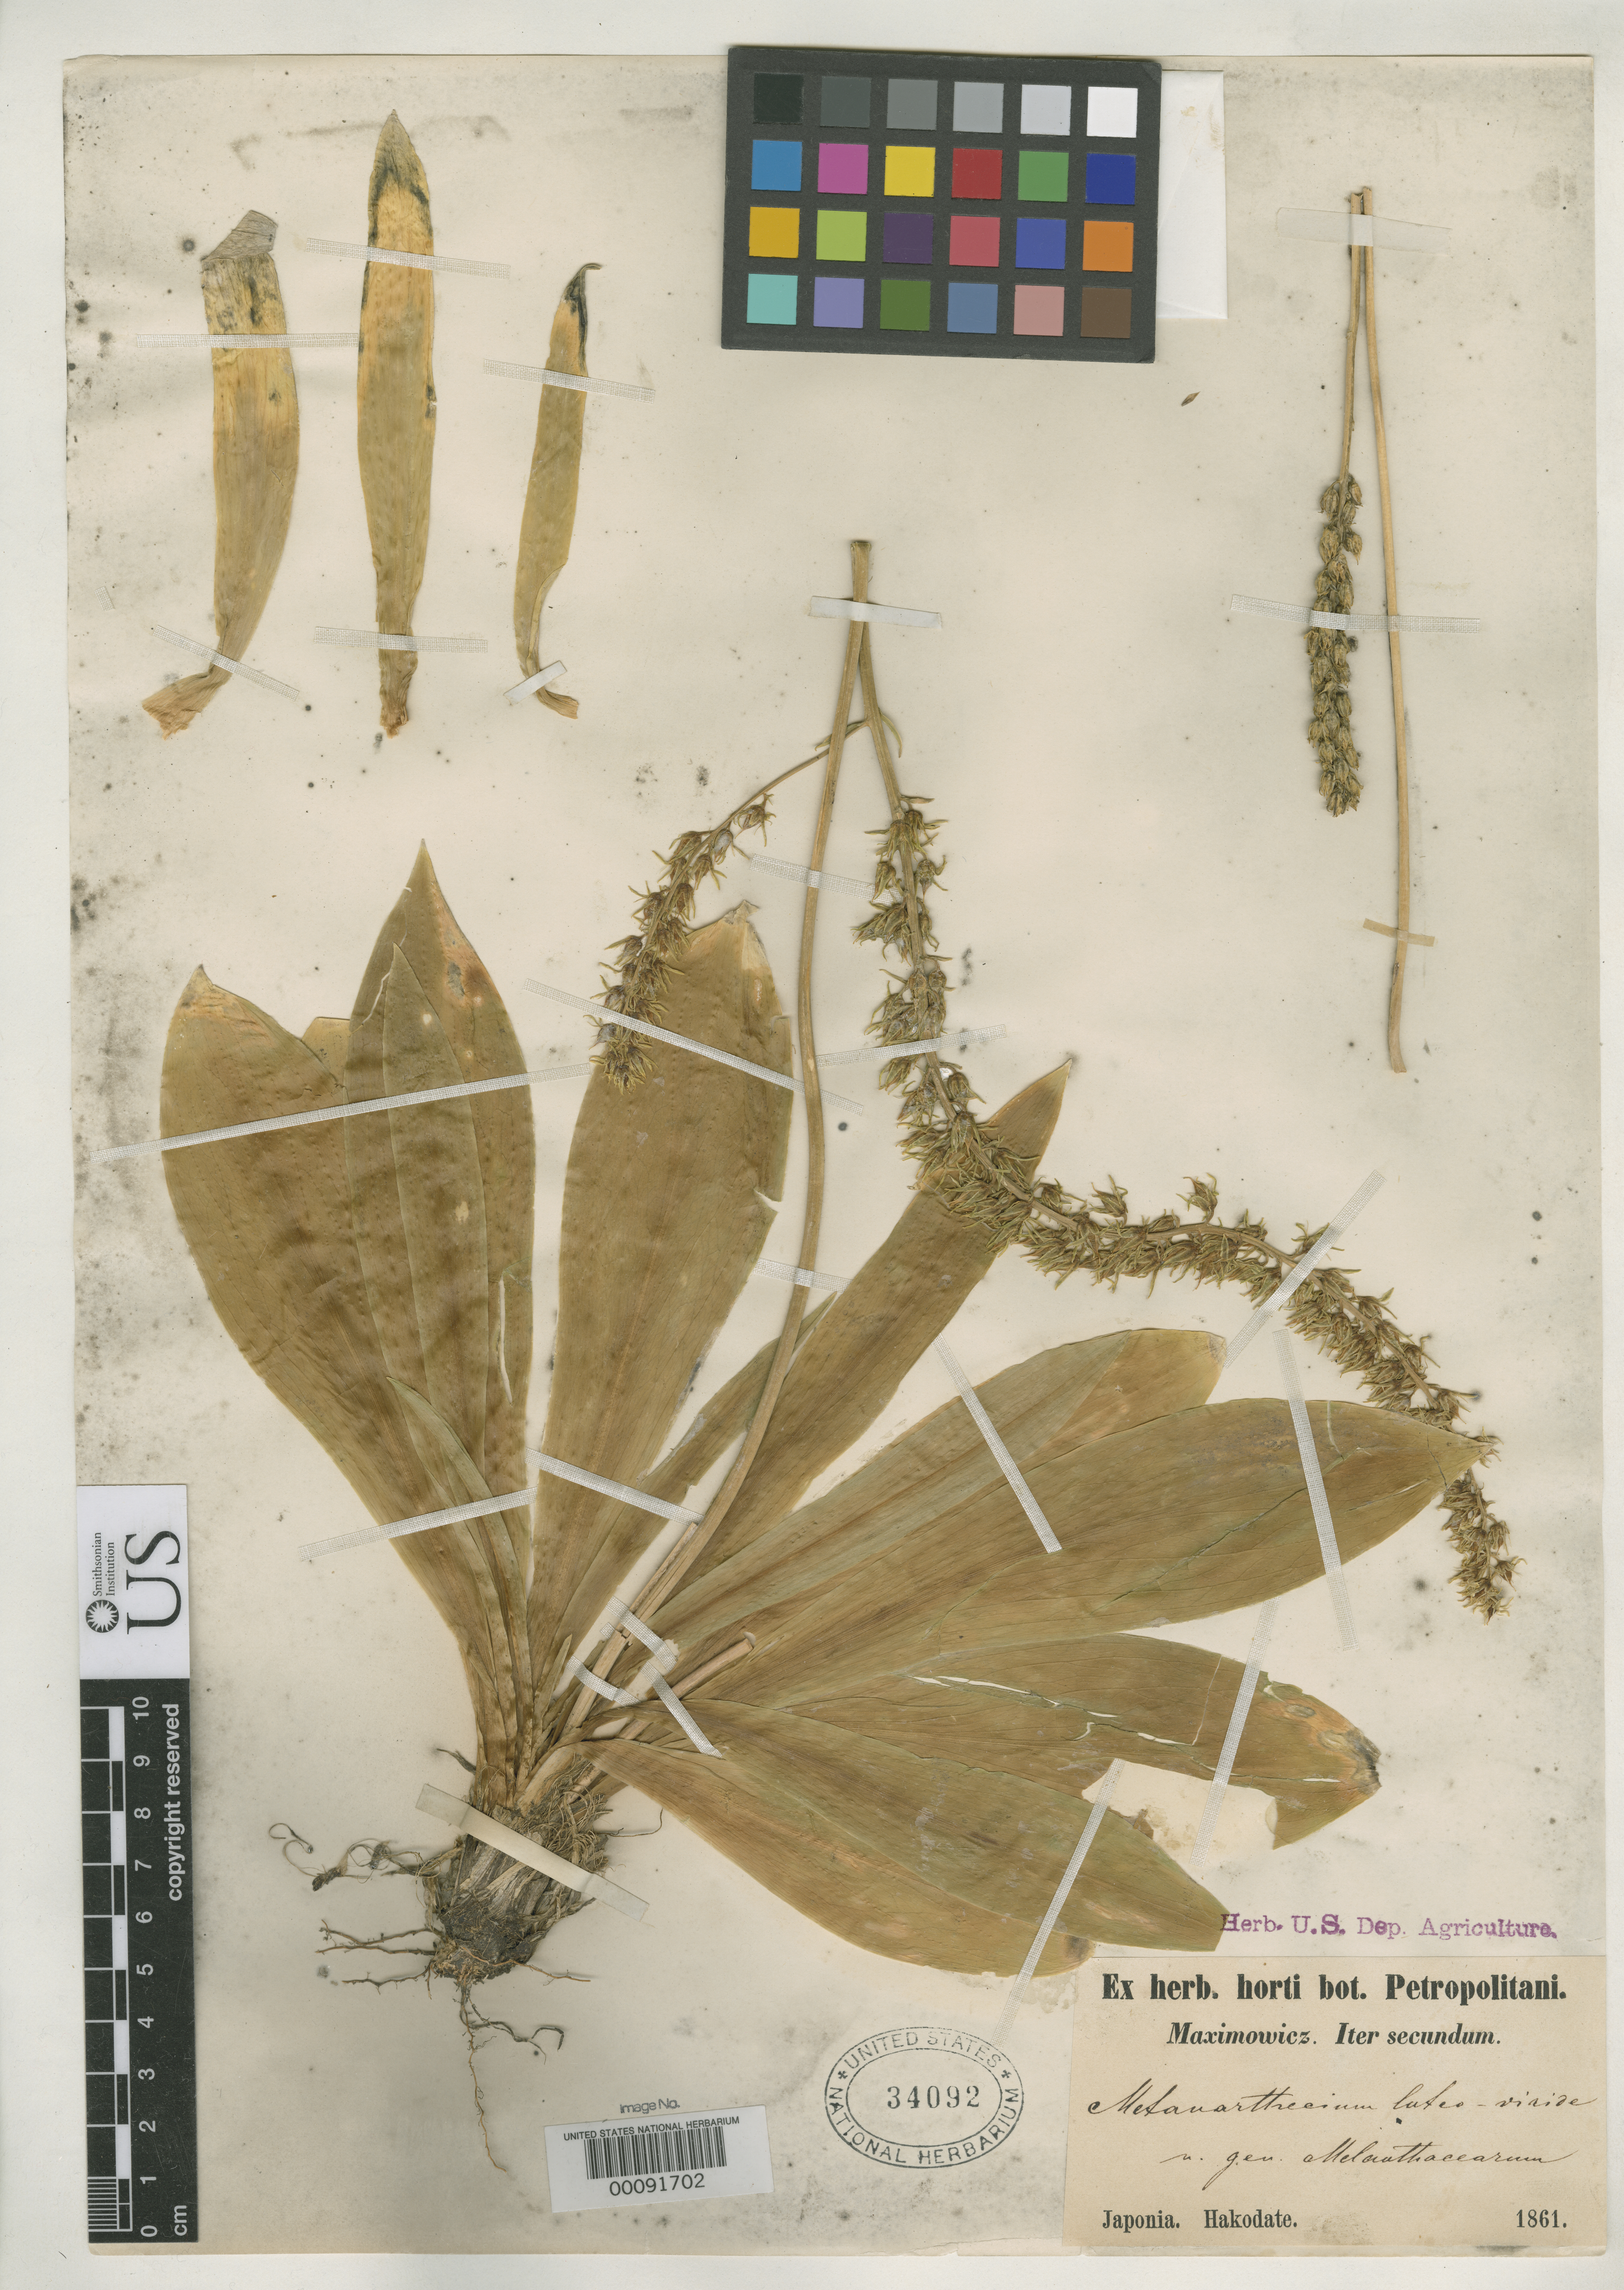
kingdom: Plantae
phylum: Tracheophyta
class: Liliopsida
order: Dioscoreales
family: Nartheciaceae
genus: Metanarthecium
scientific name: Metanarthecium luteo-viride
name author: Maxim.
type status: Type Collection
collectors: C. J. Maximowicz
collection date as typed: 1861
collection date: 1861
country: Japan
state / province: Hokkaido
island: Hokkaido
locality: Hakodate.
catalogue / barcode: US 34092